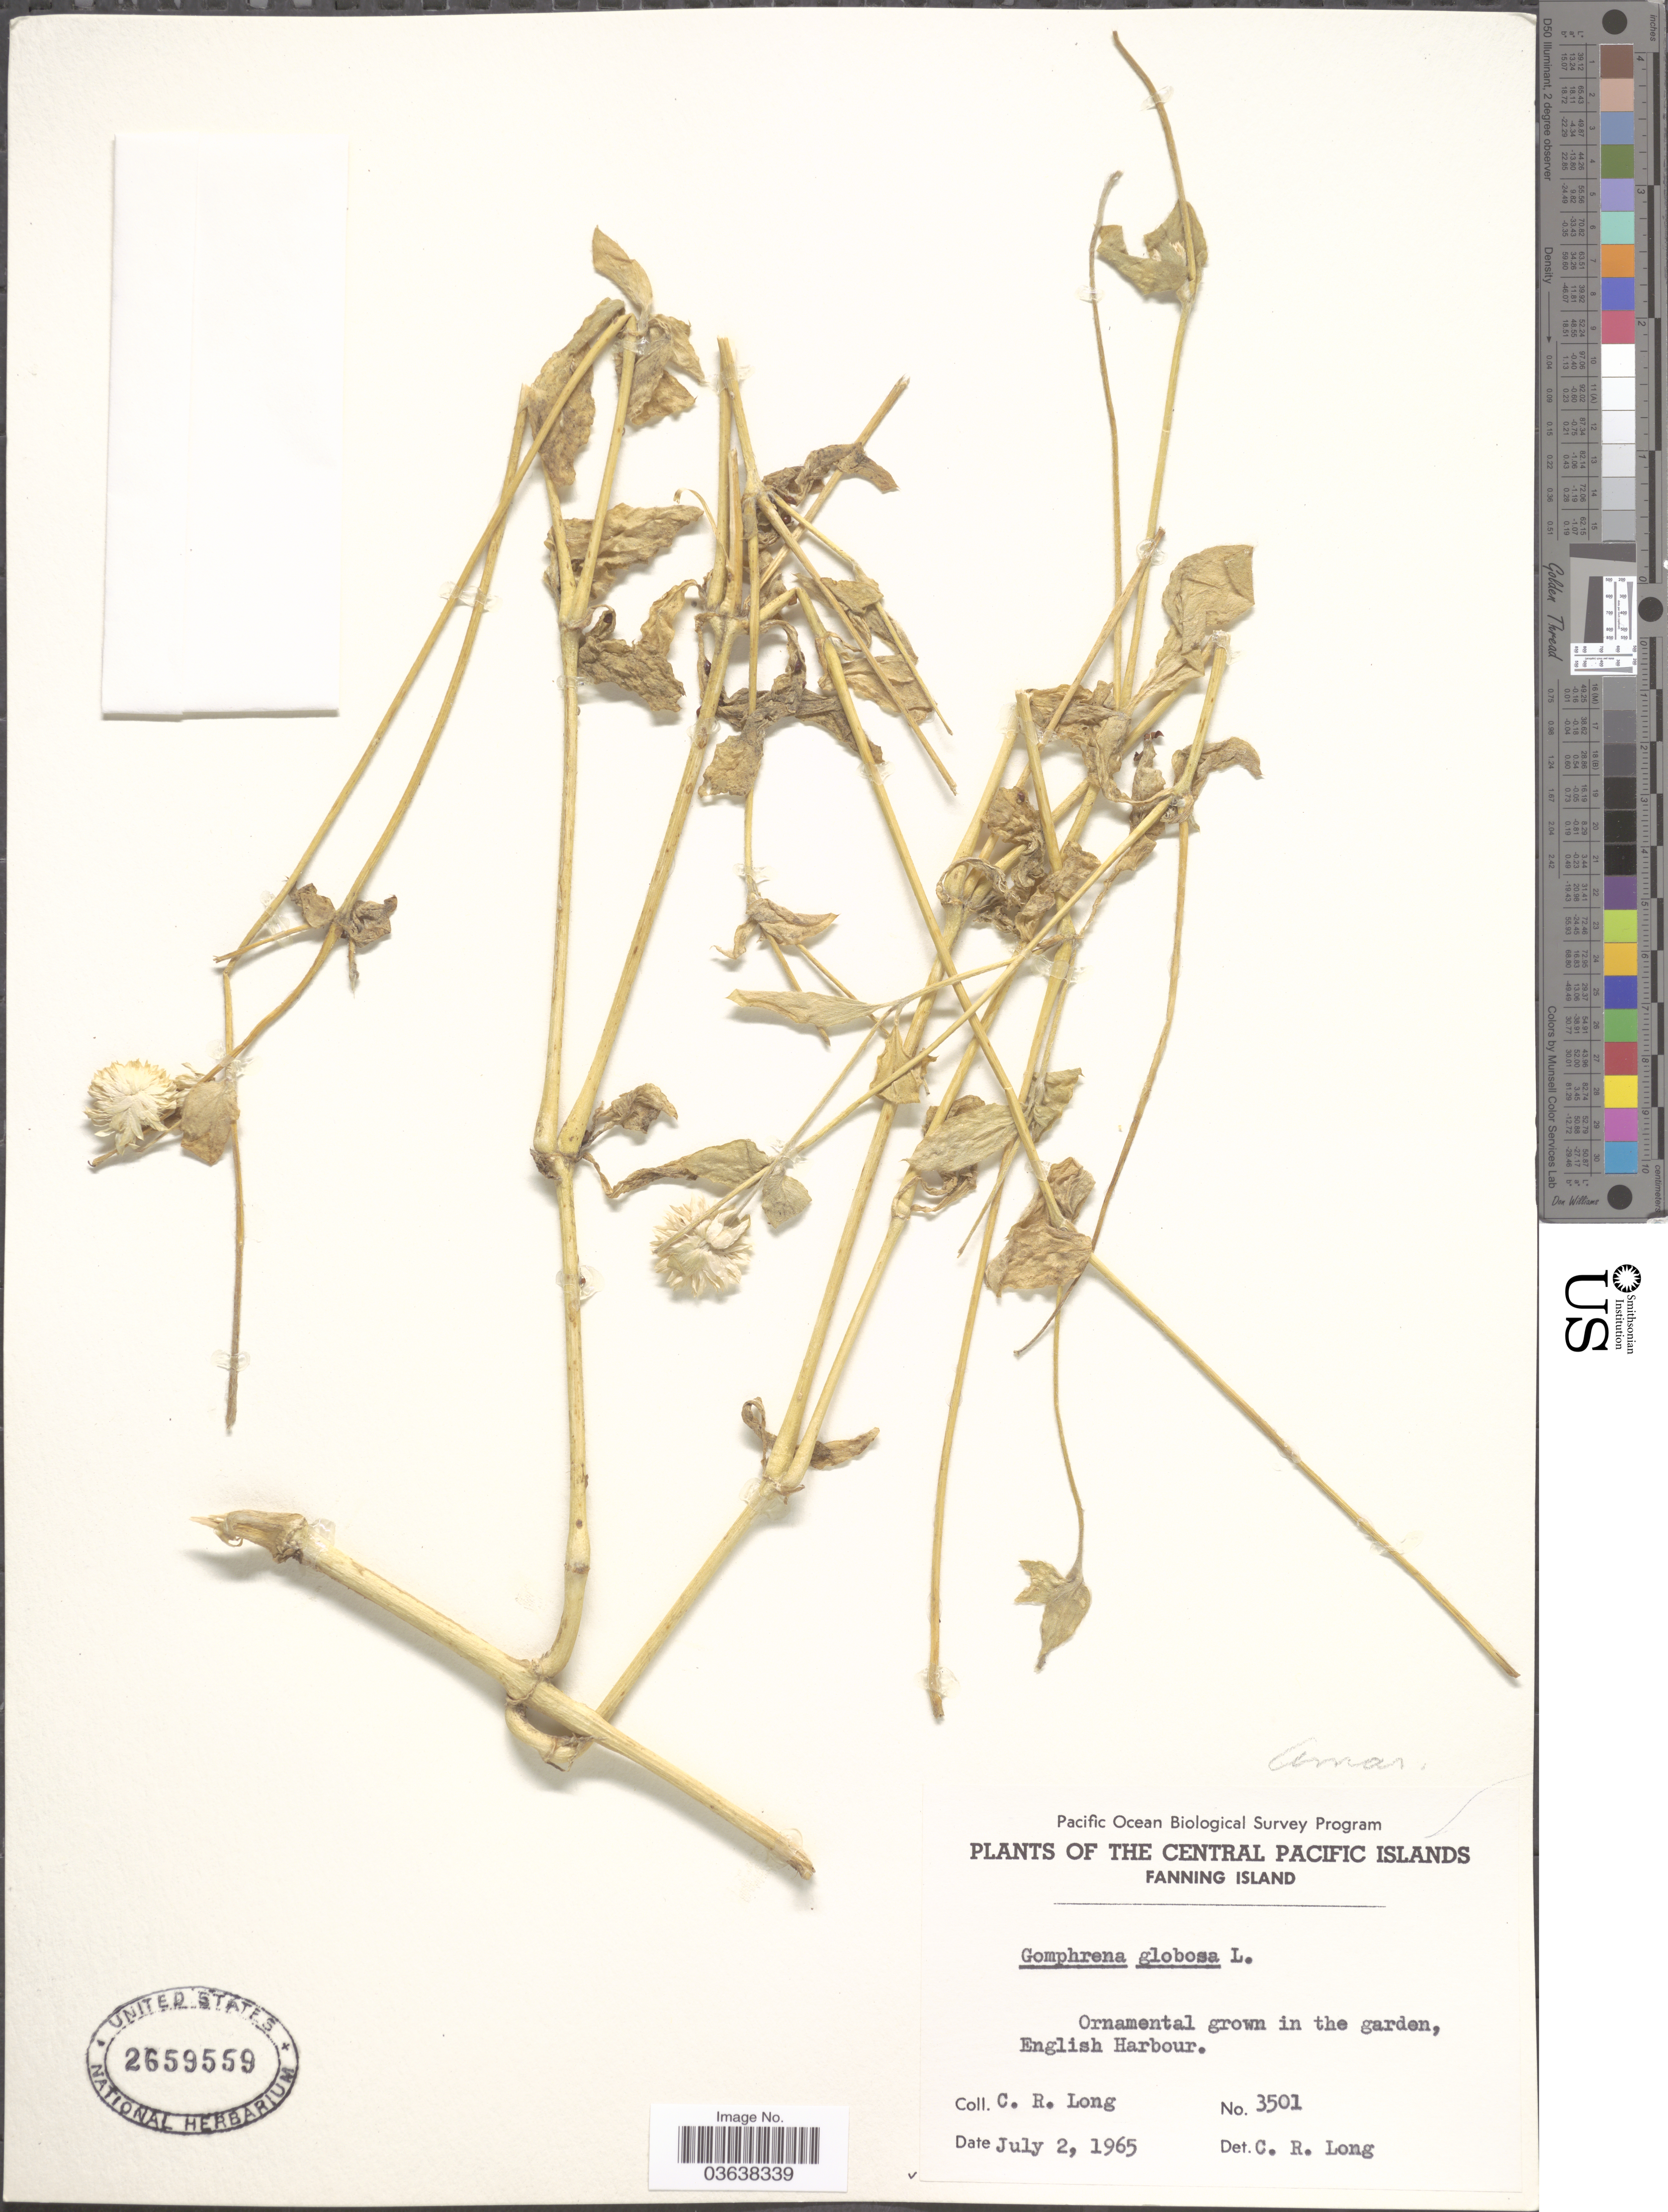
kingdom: Plantae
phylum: Tracheophyta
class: Magnoliopsida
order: Caryophyllales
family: Amaranthaceae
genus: Gomphrena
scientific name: Gomphrena globosa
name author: L.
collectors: C. R. Long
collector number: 3501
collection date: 1965-07-02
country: Kiribati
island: Fanning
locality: The Central Pacific Islands. Fanning Island. English Harbour.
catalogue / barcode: US 2659559